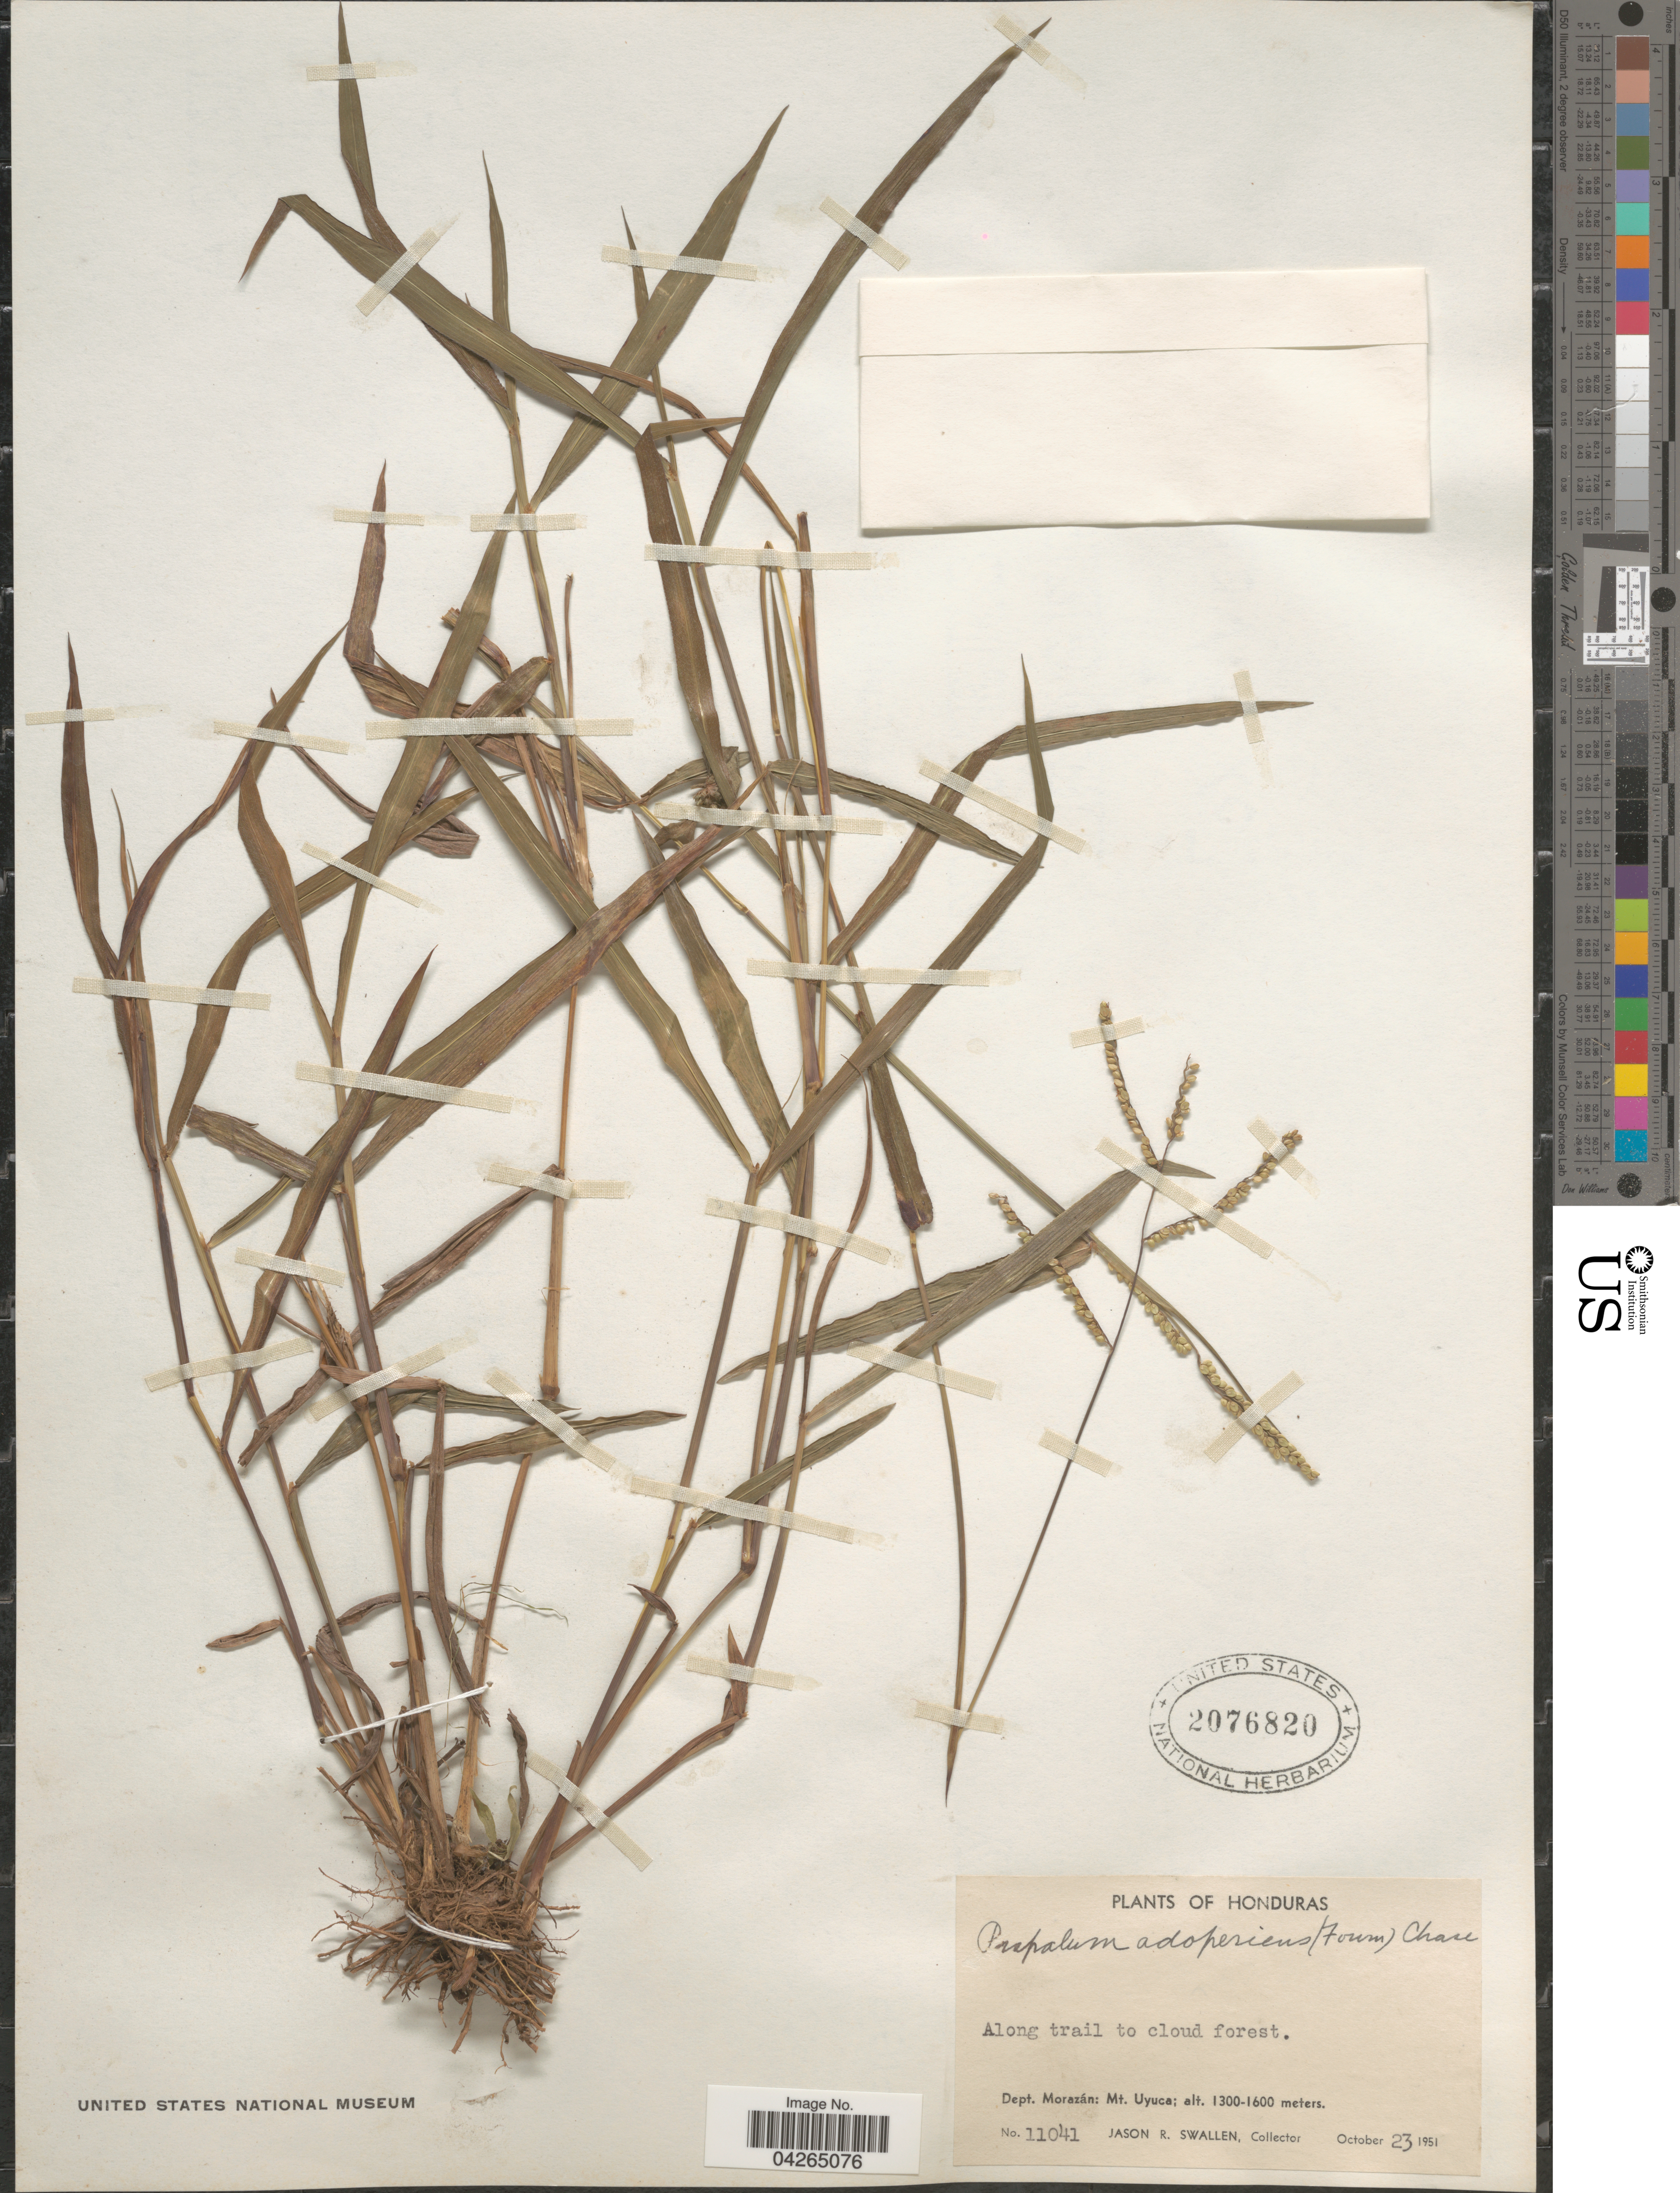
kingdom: Plantae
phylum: Tracheophyta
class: Liliopsida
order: Poales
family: Poaceae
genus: Paspalum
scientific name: Paspalum adoperiens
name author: (E. Fourn.) Chase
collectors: J. R. Swallen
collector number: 11041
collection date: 1951-10-23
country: Honduras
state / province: Fco. Morazán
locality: Dept. Morazán: Mt. Uyuca.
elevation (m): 1300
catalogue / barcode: US 2076820